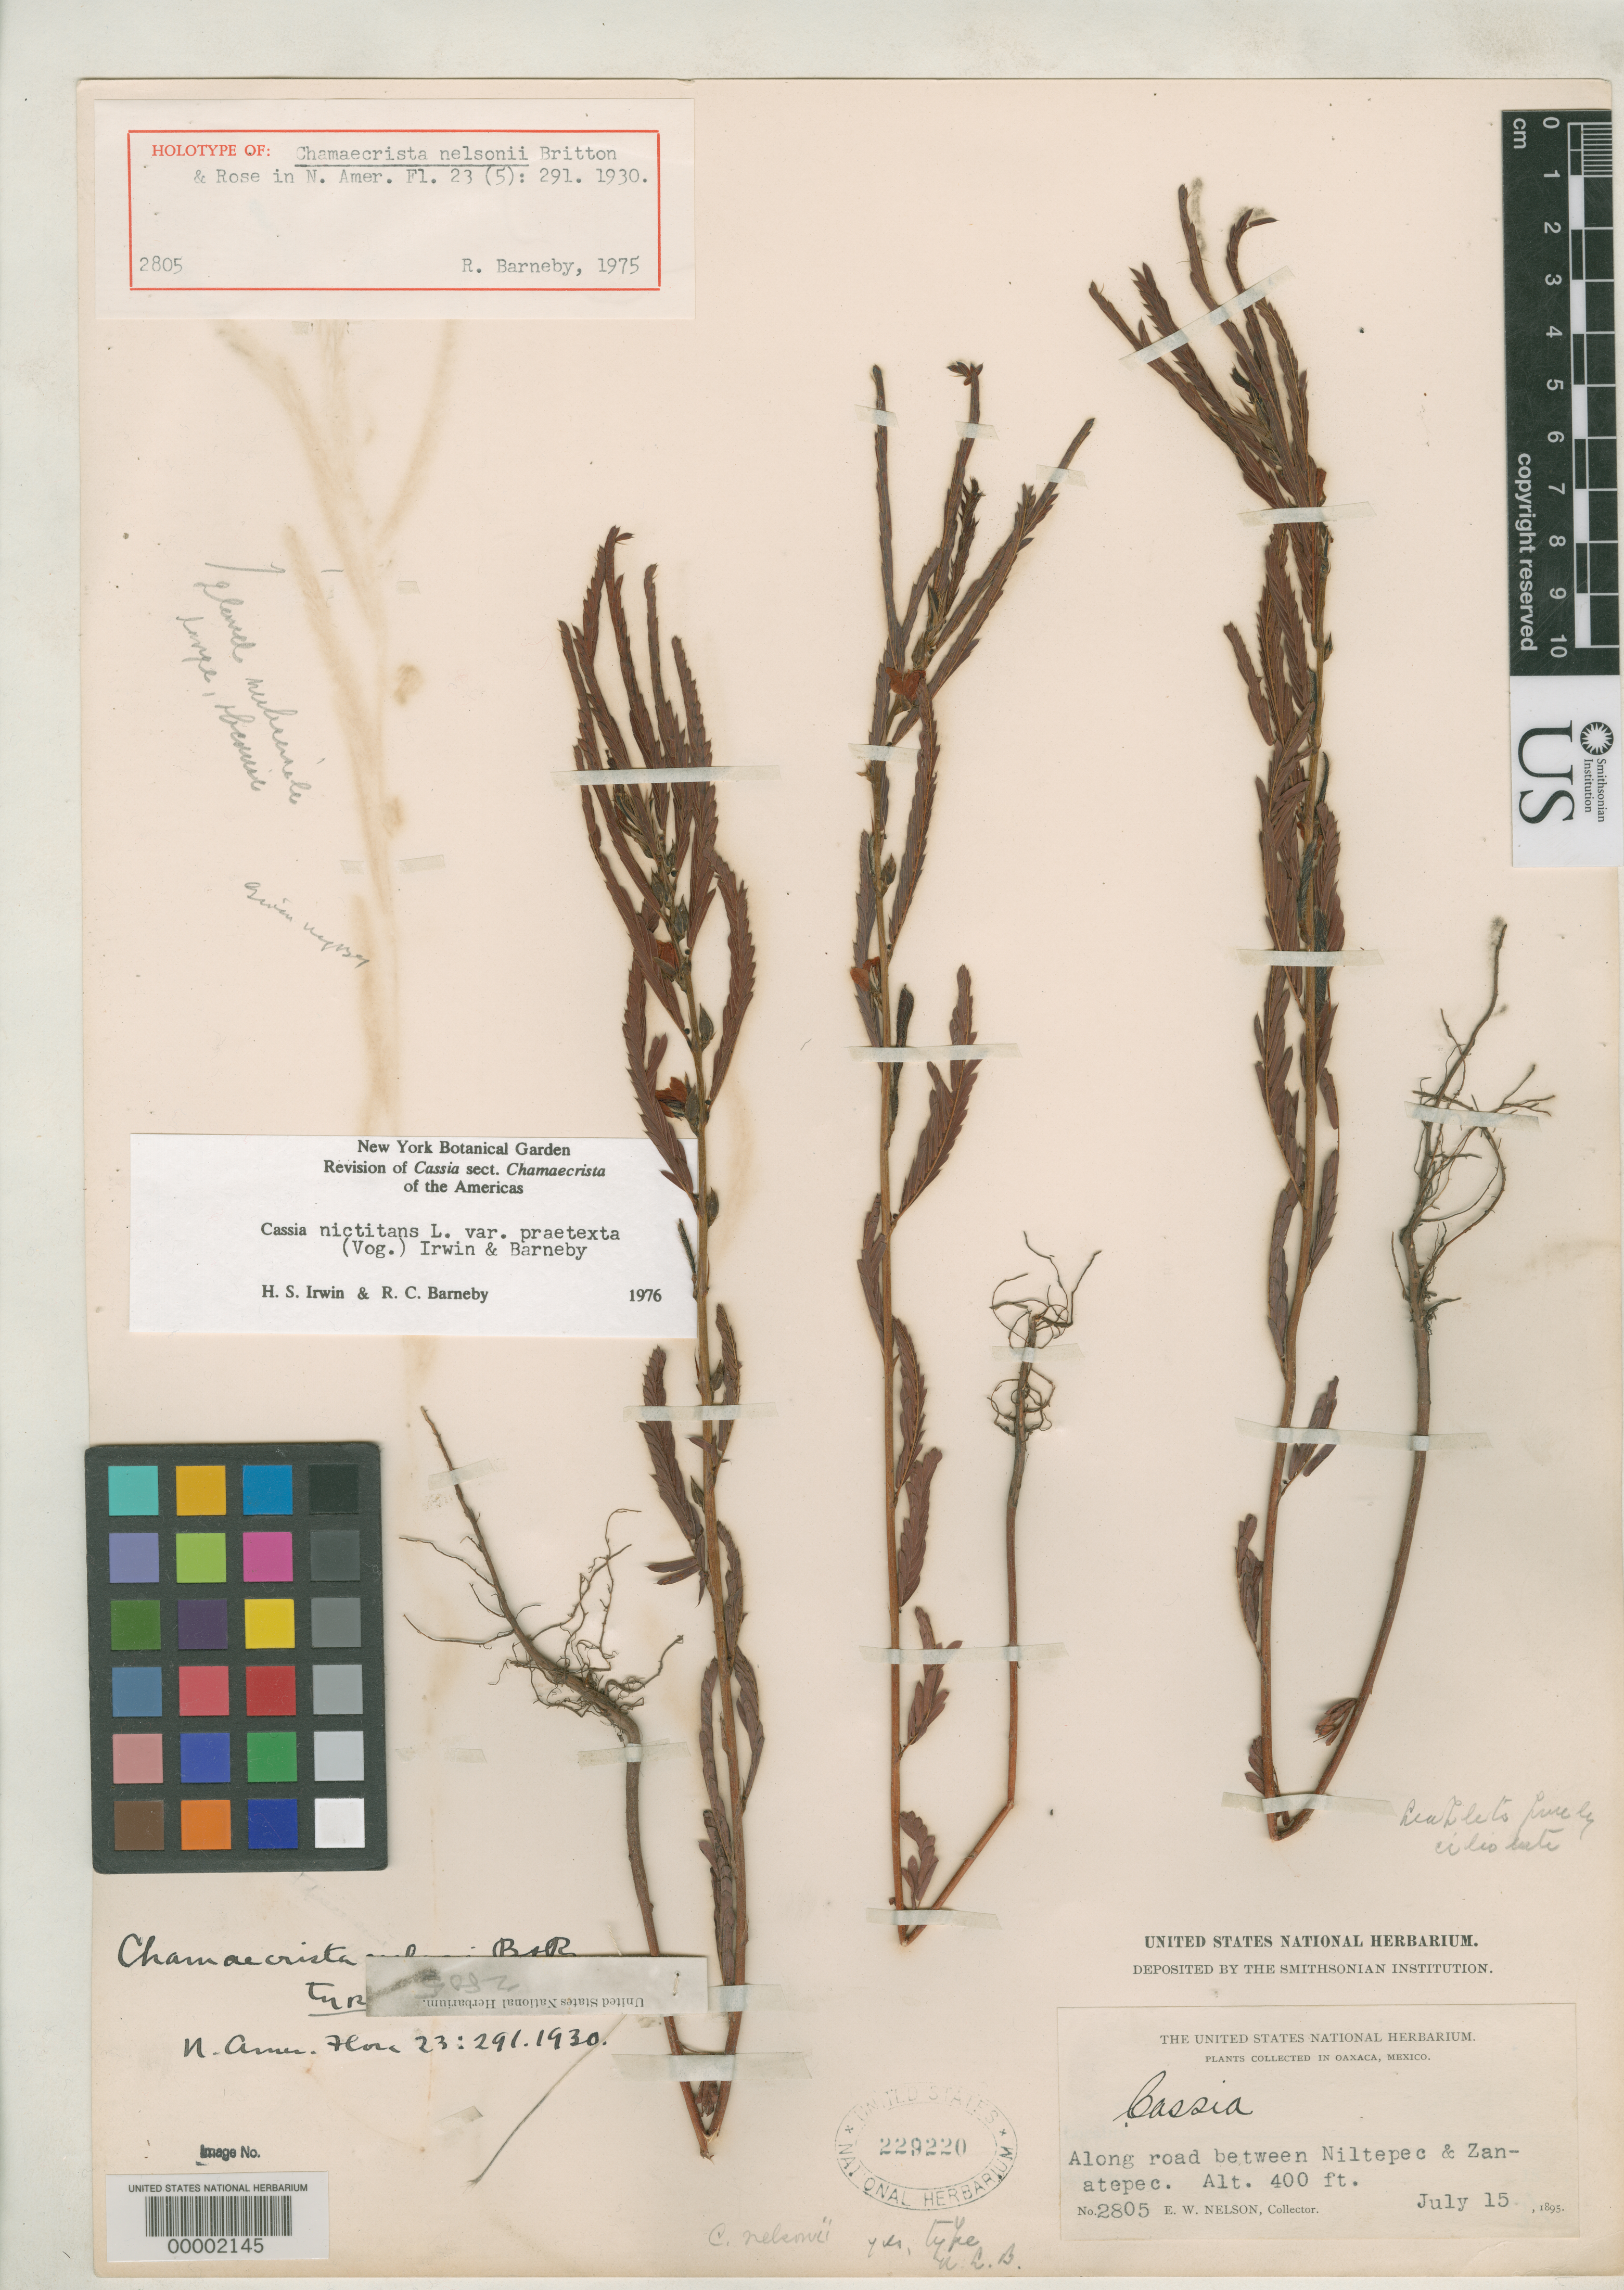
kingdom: Plantae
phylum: Tracheophyta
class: Magnoliopsida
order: Fabales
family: Fabaceae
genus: Chamaecrista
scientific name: Chamaecrista nelsonii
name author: Britton & Rose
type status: Holotype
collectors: E. W. Nelson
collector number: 2805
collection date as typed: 15 Jul 1895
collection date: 1895-07-15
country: Mexico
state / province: Oaxaca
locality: Along road between Niltepec & Zanatepec.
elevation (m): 122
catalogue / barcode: US 229220